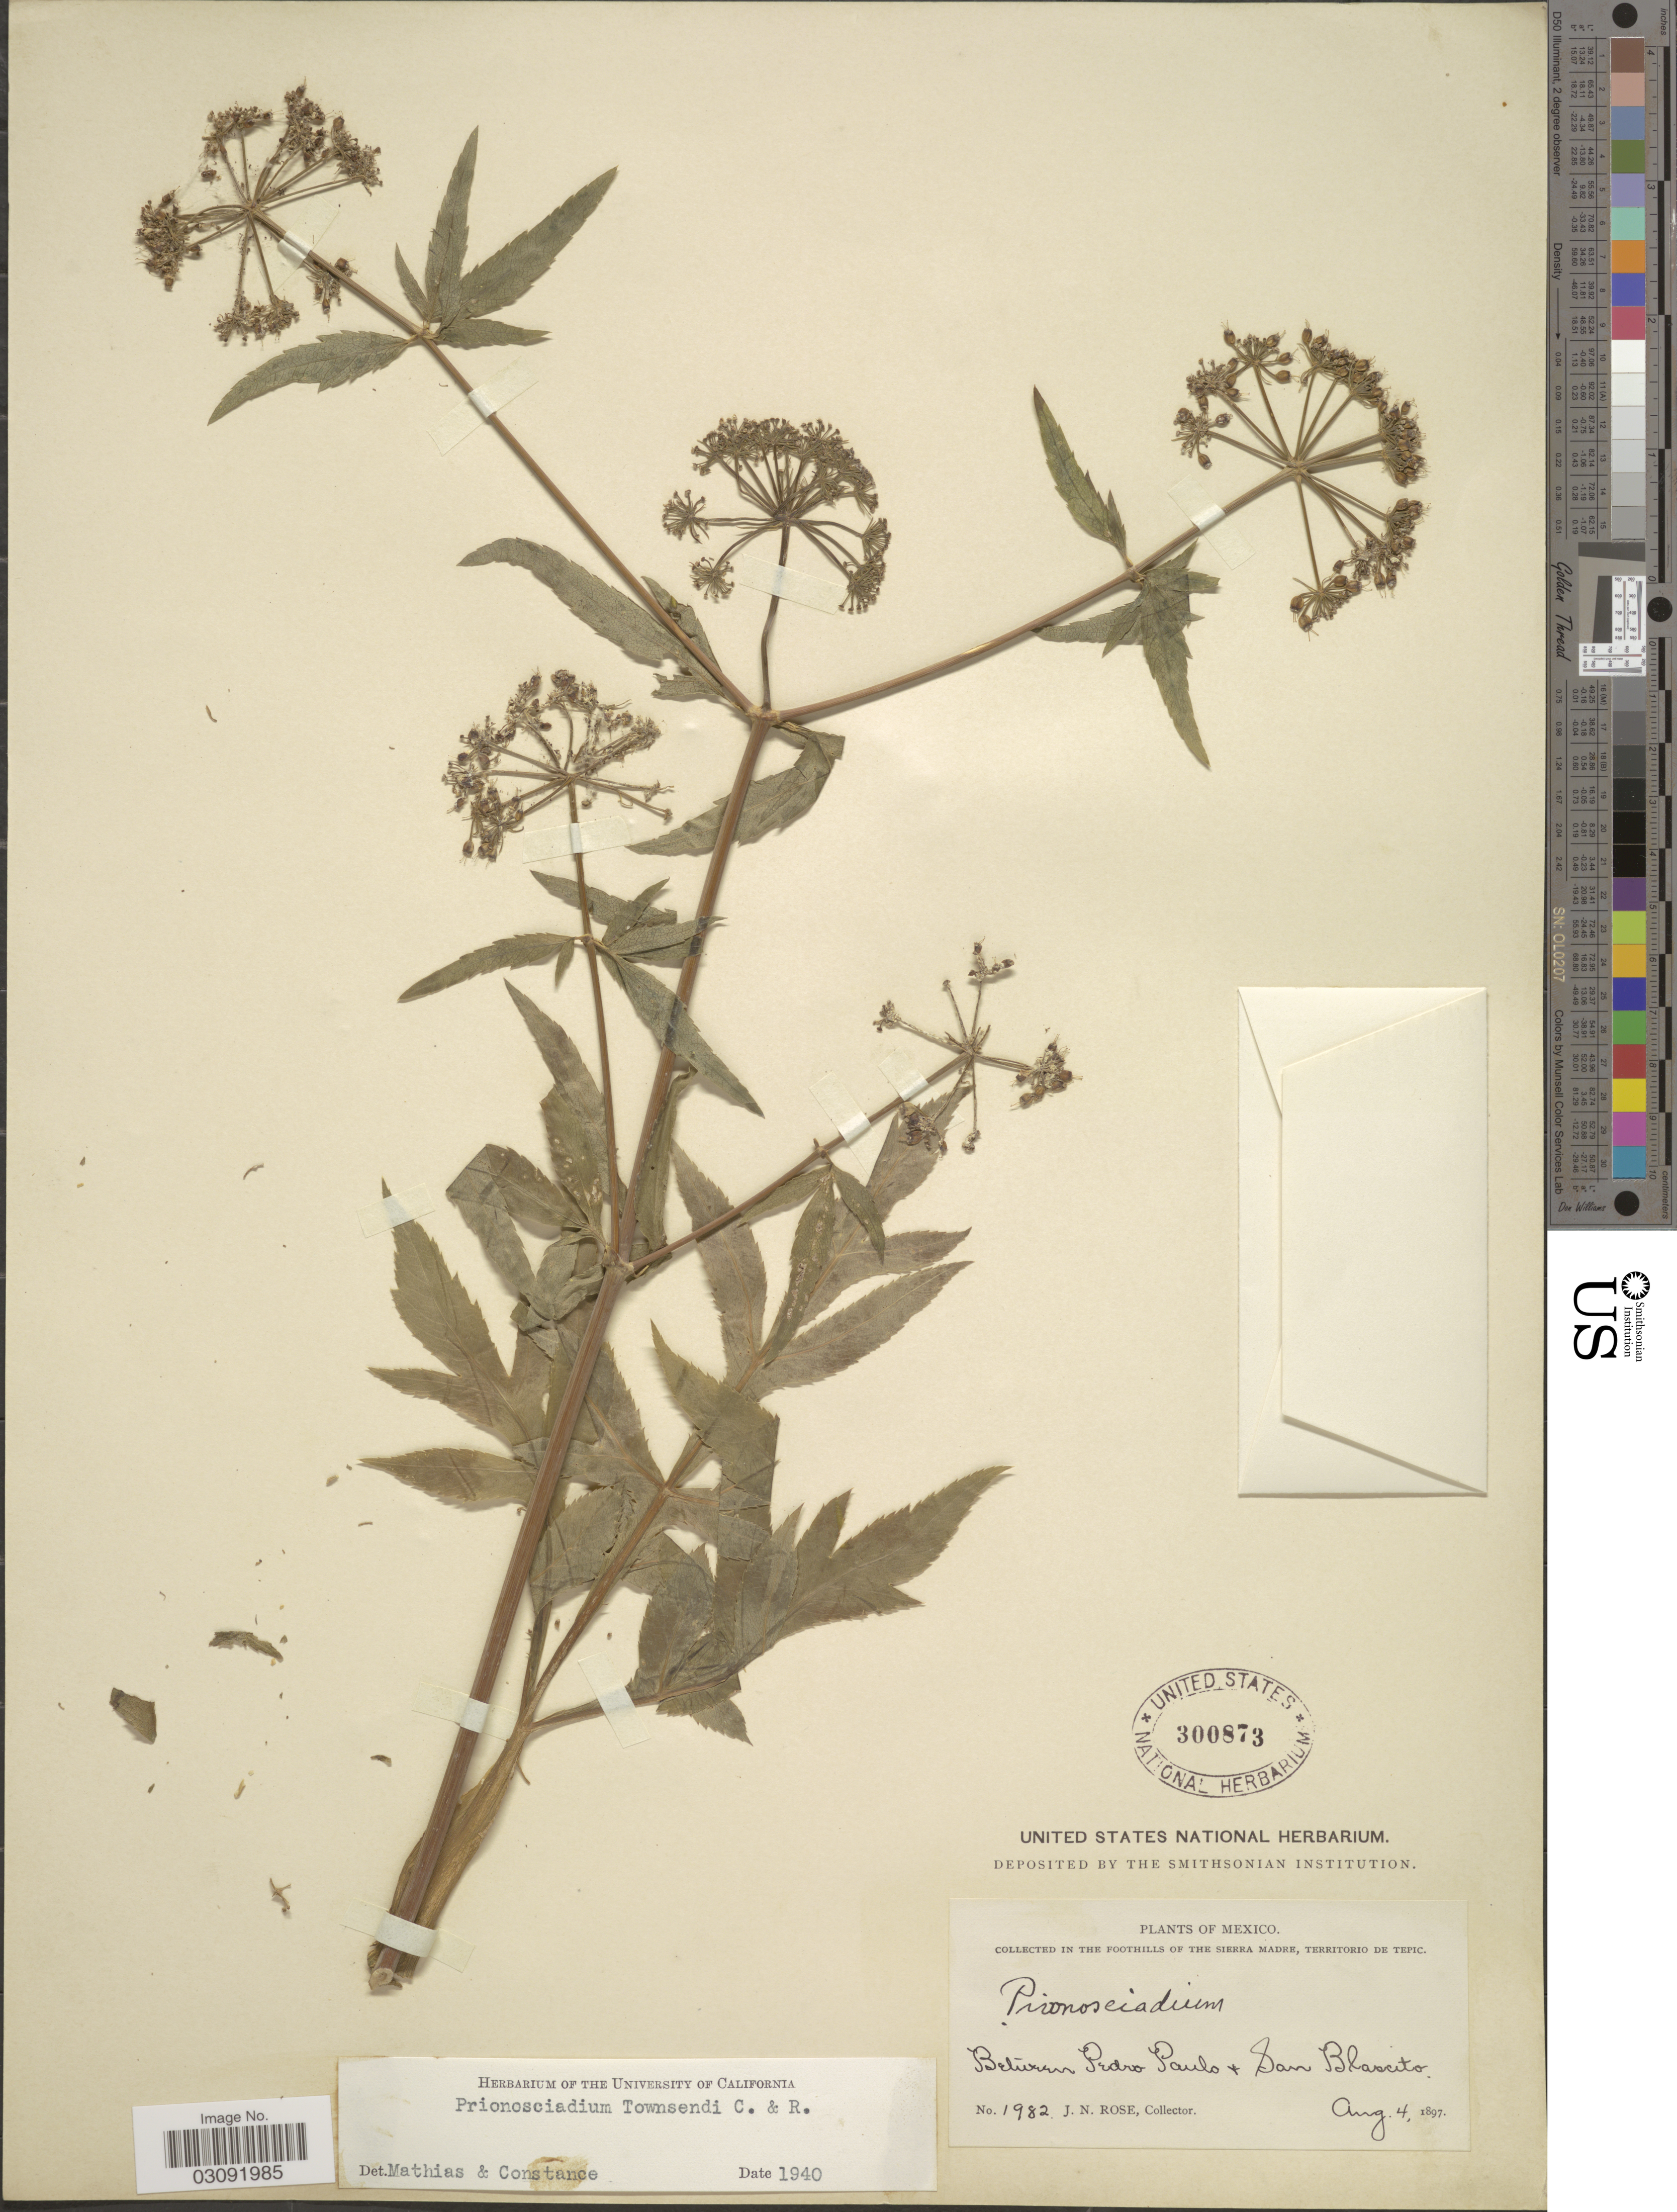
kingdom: Plantae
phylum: Tracheophyta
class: Magnoliopsida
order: Apiales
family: Apiaceae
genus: Prionosciadium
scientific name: Prionosciadium townsendi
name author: Rose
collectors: J. N. Rose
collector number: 1982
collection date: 1897-08-04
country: Mexico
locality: In the foothills of the Sierra Madre, Territorio de Tepic. Between Pedro Paulo & San Blascito.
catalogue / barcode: US 300873